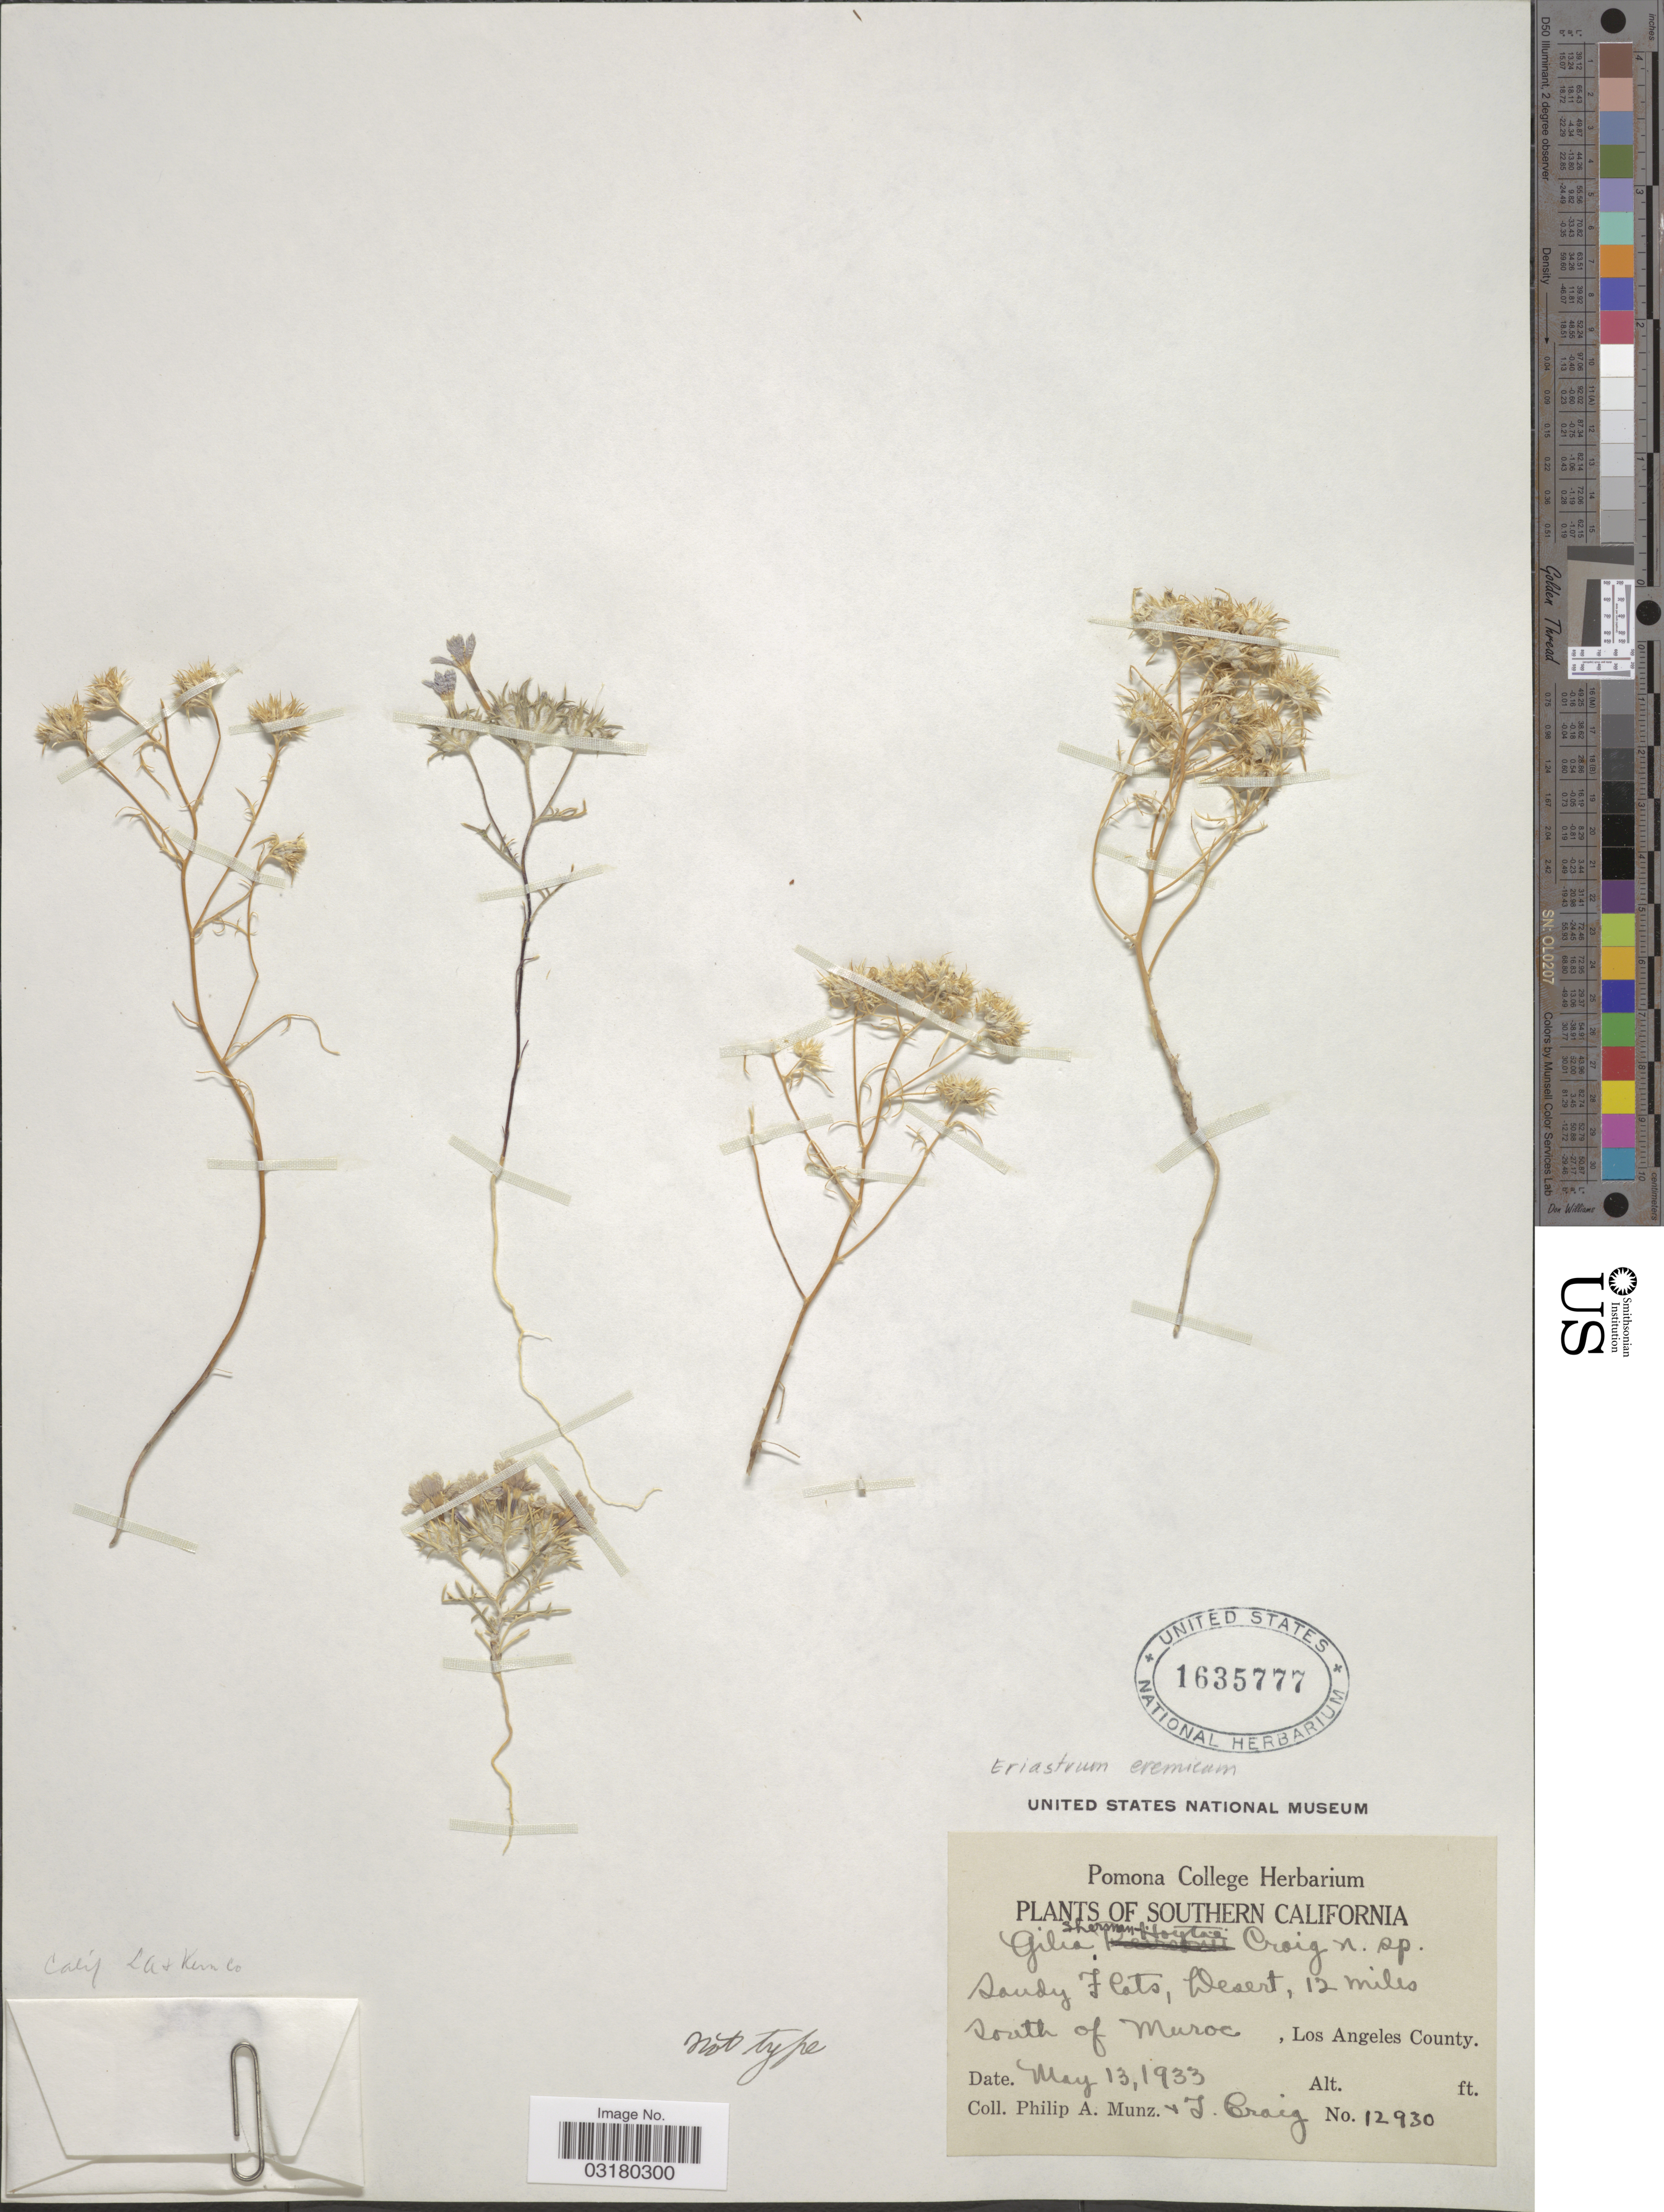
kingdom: Plantae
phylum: Tracheophyta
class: Magnoliopsida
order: Ericales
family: Polemoniaceae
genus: Eriastrum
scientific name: Eriastrum eremicum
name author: (Jeps.) H. Mason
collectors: P. A. Munz & T. Craig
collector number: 12930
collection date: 1933-05-13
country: United States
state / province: California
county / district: Los Angeles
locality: Southern California. Desert, 12 miles south of Muroc, Los Angeles County.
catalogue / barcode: US 1635777